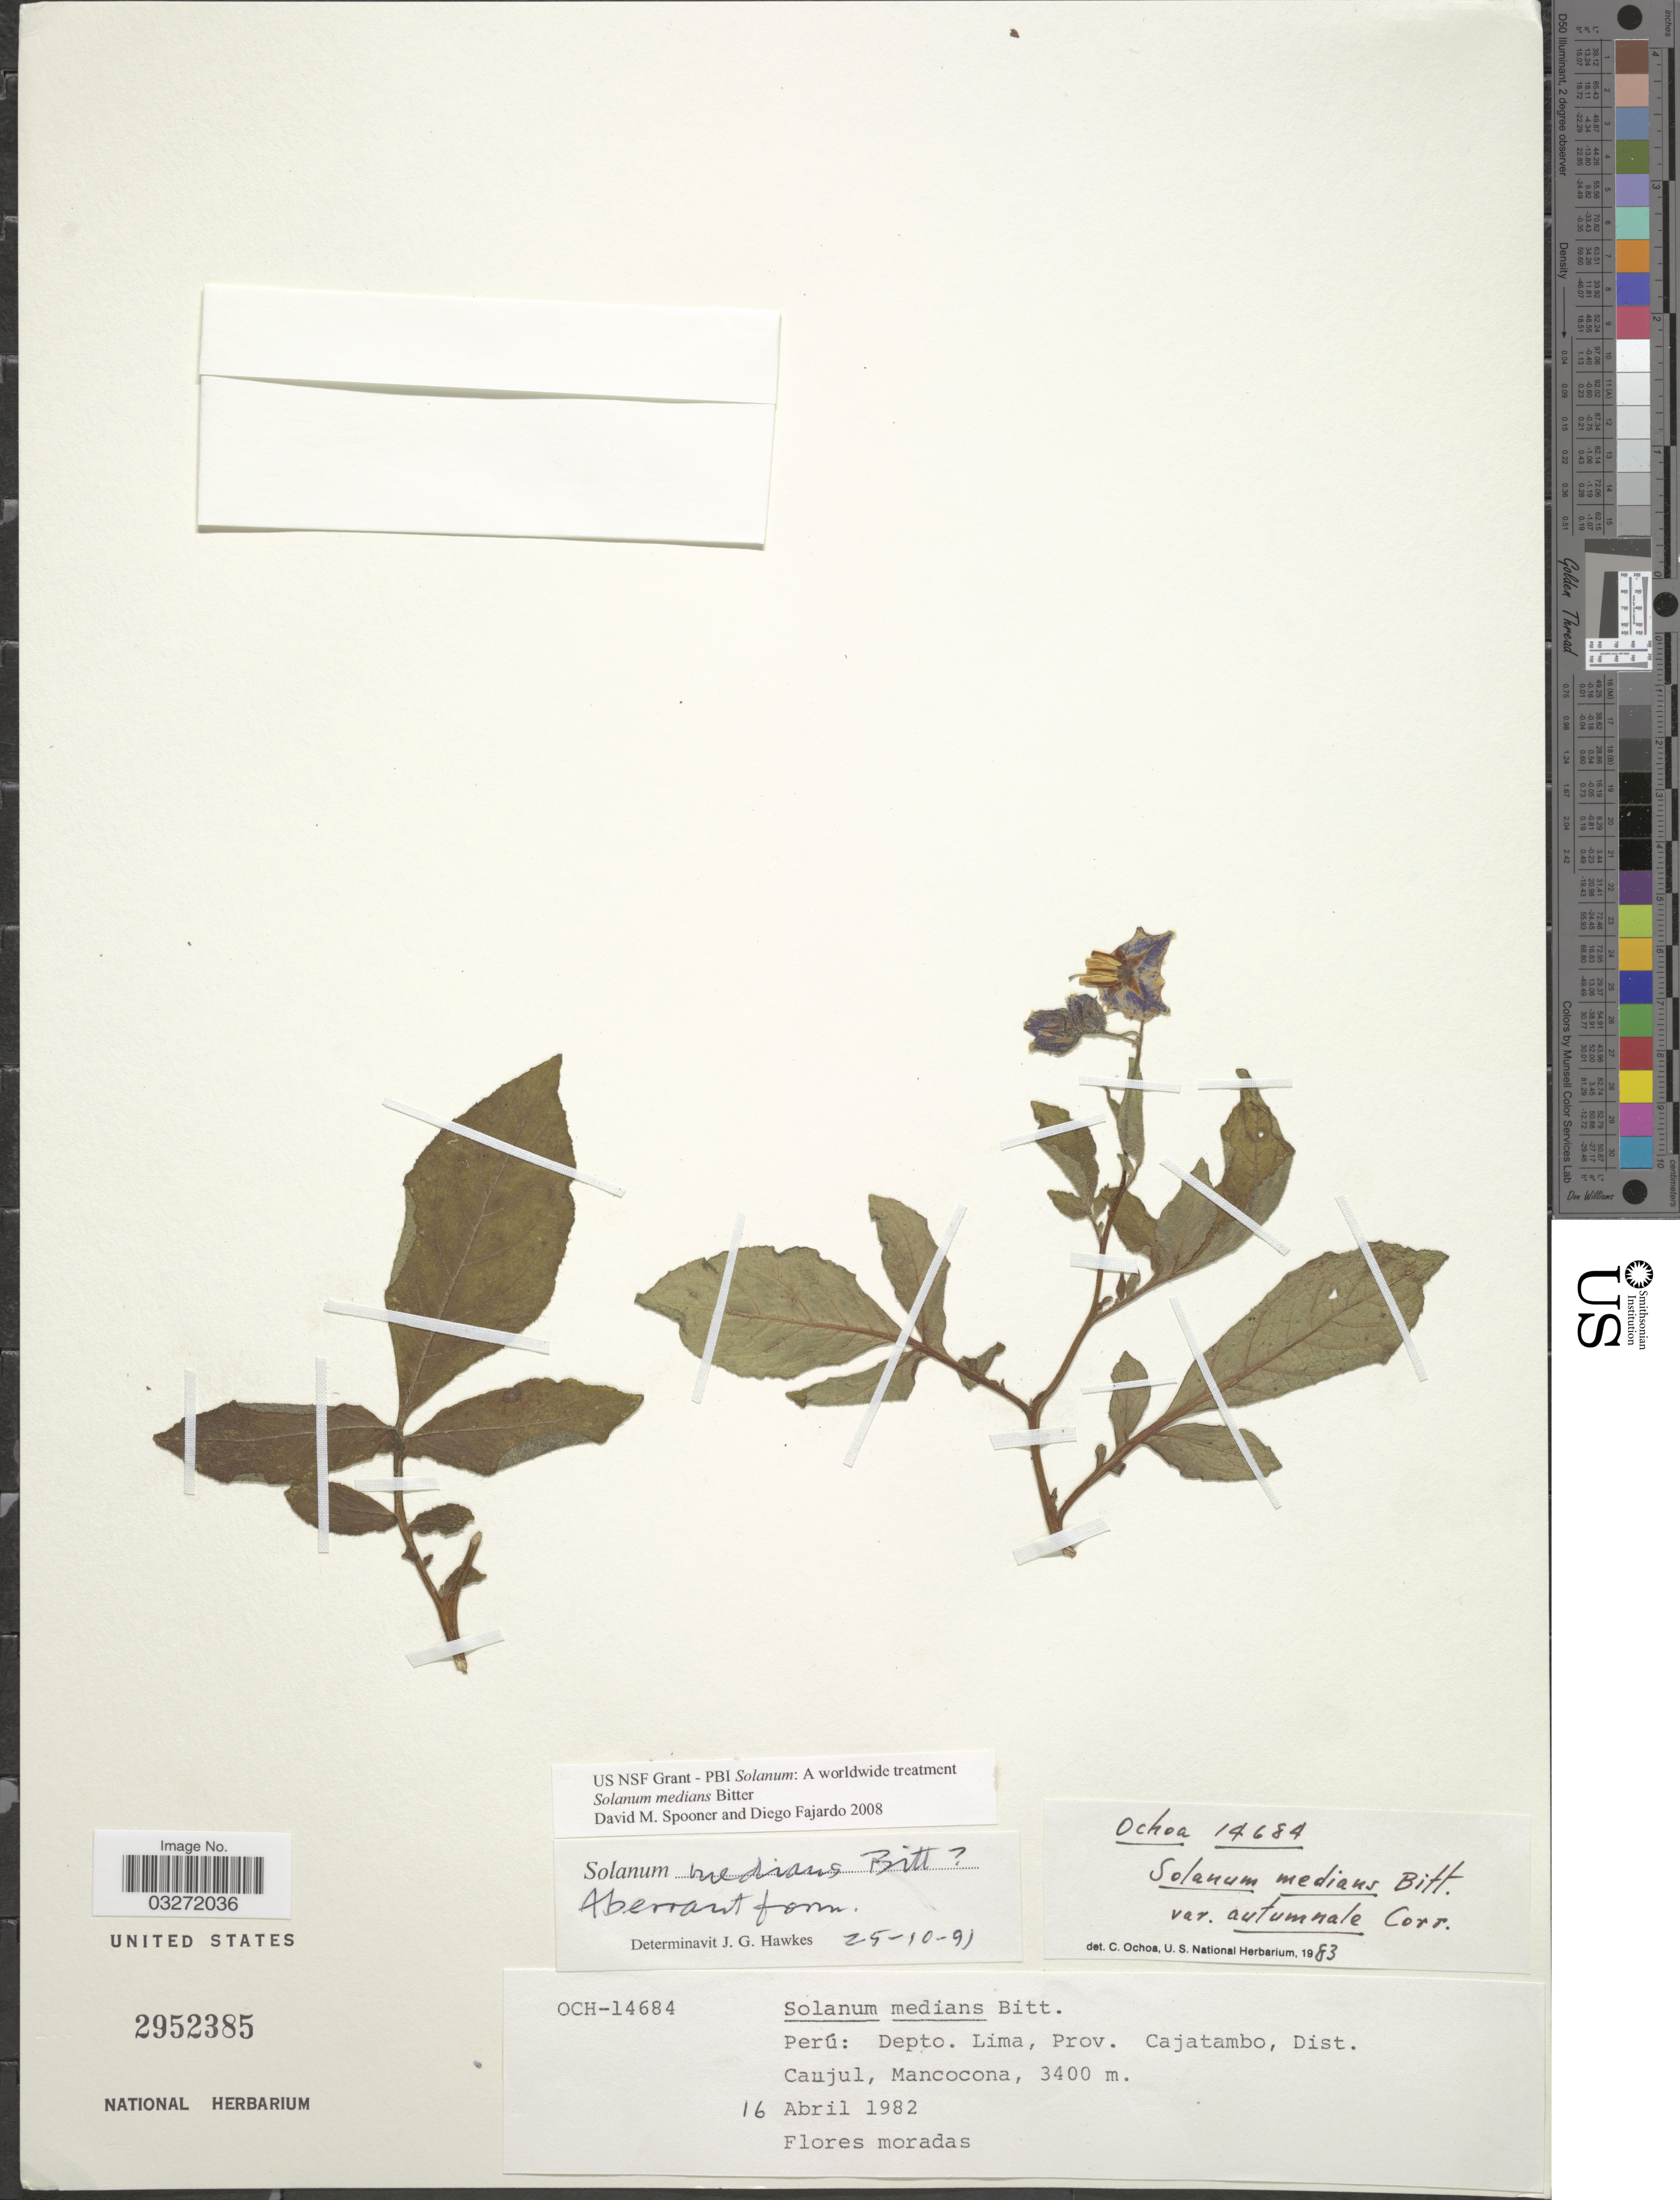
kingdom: Plantae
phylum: Tracheophyta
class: Magnoliopsida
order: Solanales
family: Solanaceae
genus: Solanum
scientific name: Solanum medians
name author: Bitter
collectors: Och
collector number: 14684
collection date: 1982-04-16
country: Peru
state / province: Lima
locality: Depto. Lima, Prov. Cajatambo, Dist. Caujul, Mancocona.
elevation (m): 3400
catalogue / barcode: US 2952385